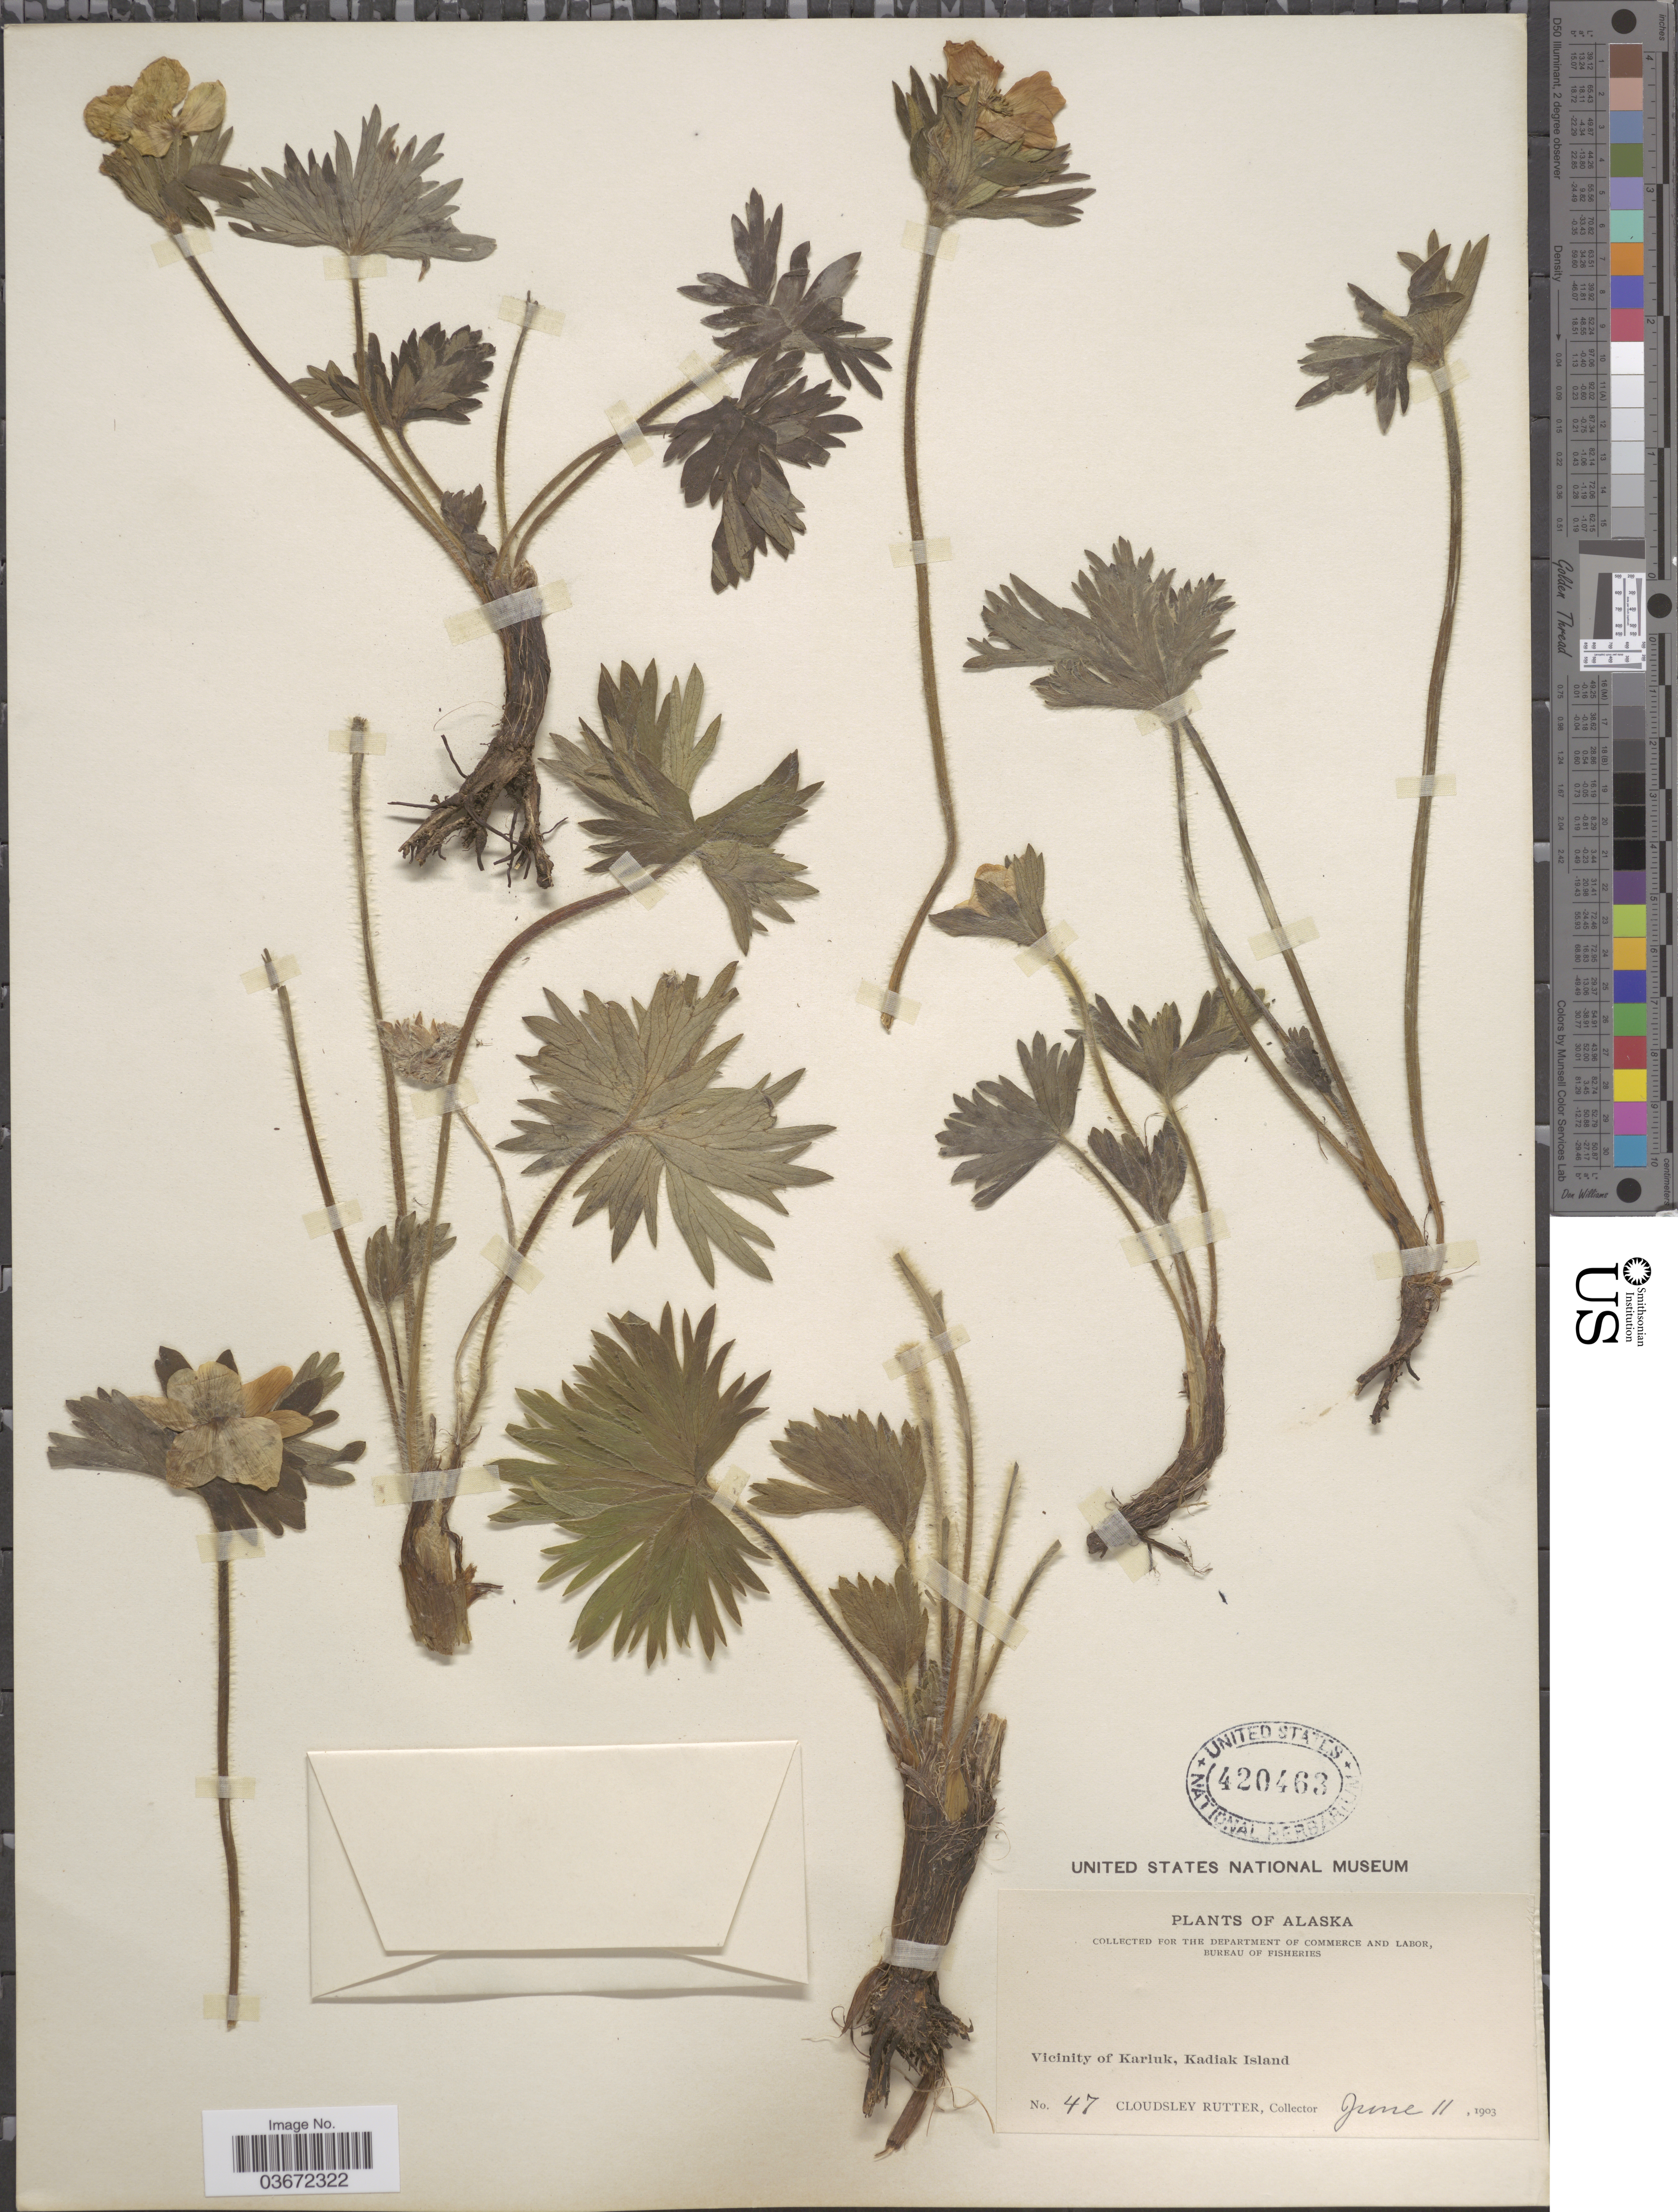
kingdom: Plantae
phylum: Tracheophyta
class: Magnoliopsida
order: Ranunculales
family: Ranunculaceae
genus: Anemone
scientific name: Anemone narcissiflora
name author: L.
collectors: C. Rutter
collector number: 47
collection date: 1903-06-11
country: United States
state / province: Alaska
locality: Vicinity of Karluk, Kadiak Island.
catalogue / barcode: US 420463